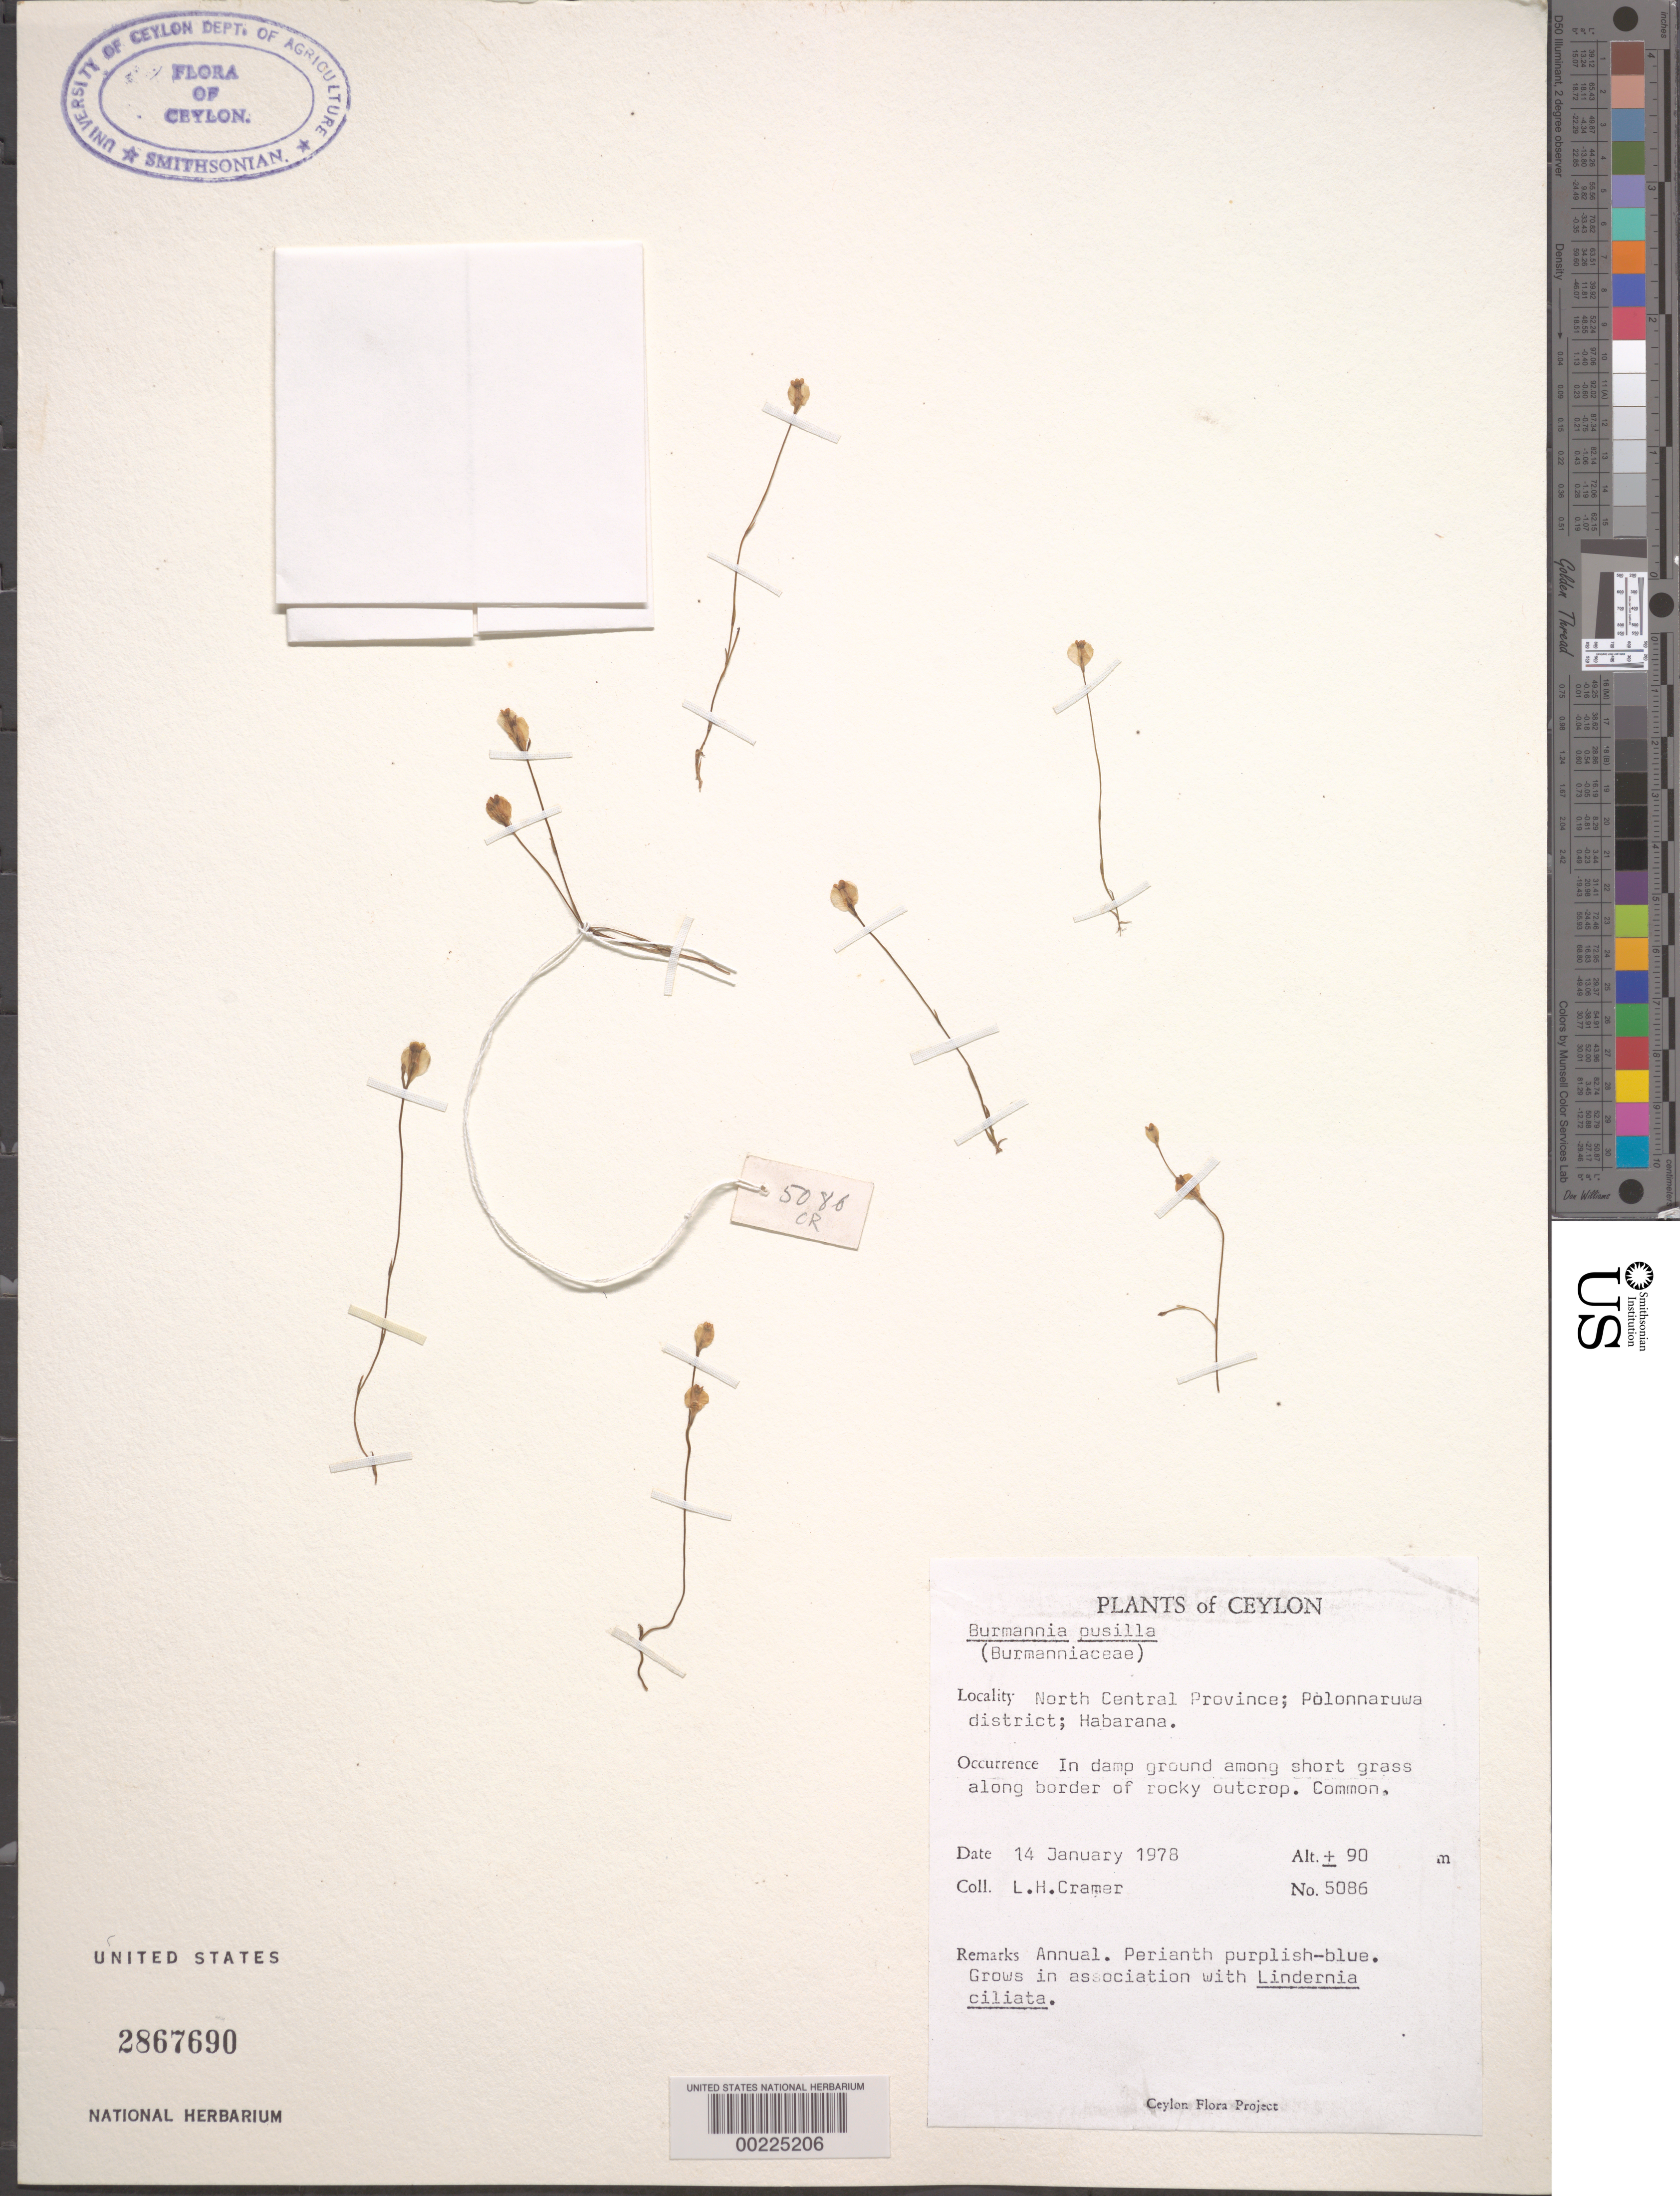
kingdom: Plantae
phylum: Tracheophyta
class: Liliopsida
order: Dioscoreales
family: Burmanniaceae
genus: Burmannia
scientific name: Burmannia pusilla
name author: Thwaites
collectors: L. H. Cramer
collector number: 5086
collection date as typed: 14 Jan 1978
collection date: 1978-01-14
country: Sri Lanka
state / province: North Central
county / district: Polonnaruwa Dist.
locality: Habarana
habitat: In damp ground among short grass along border of rocky outcrop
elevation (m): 90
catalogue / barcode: US 2867690